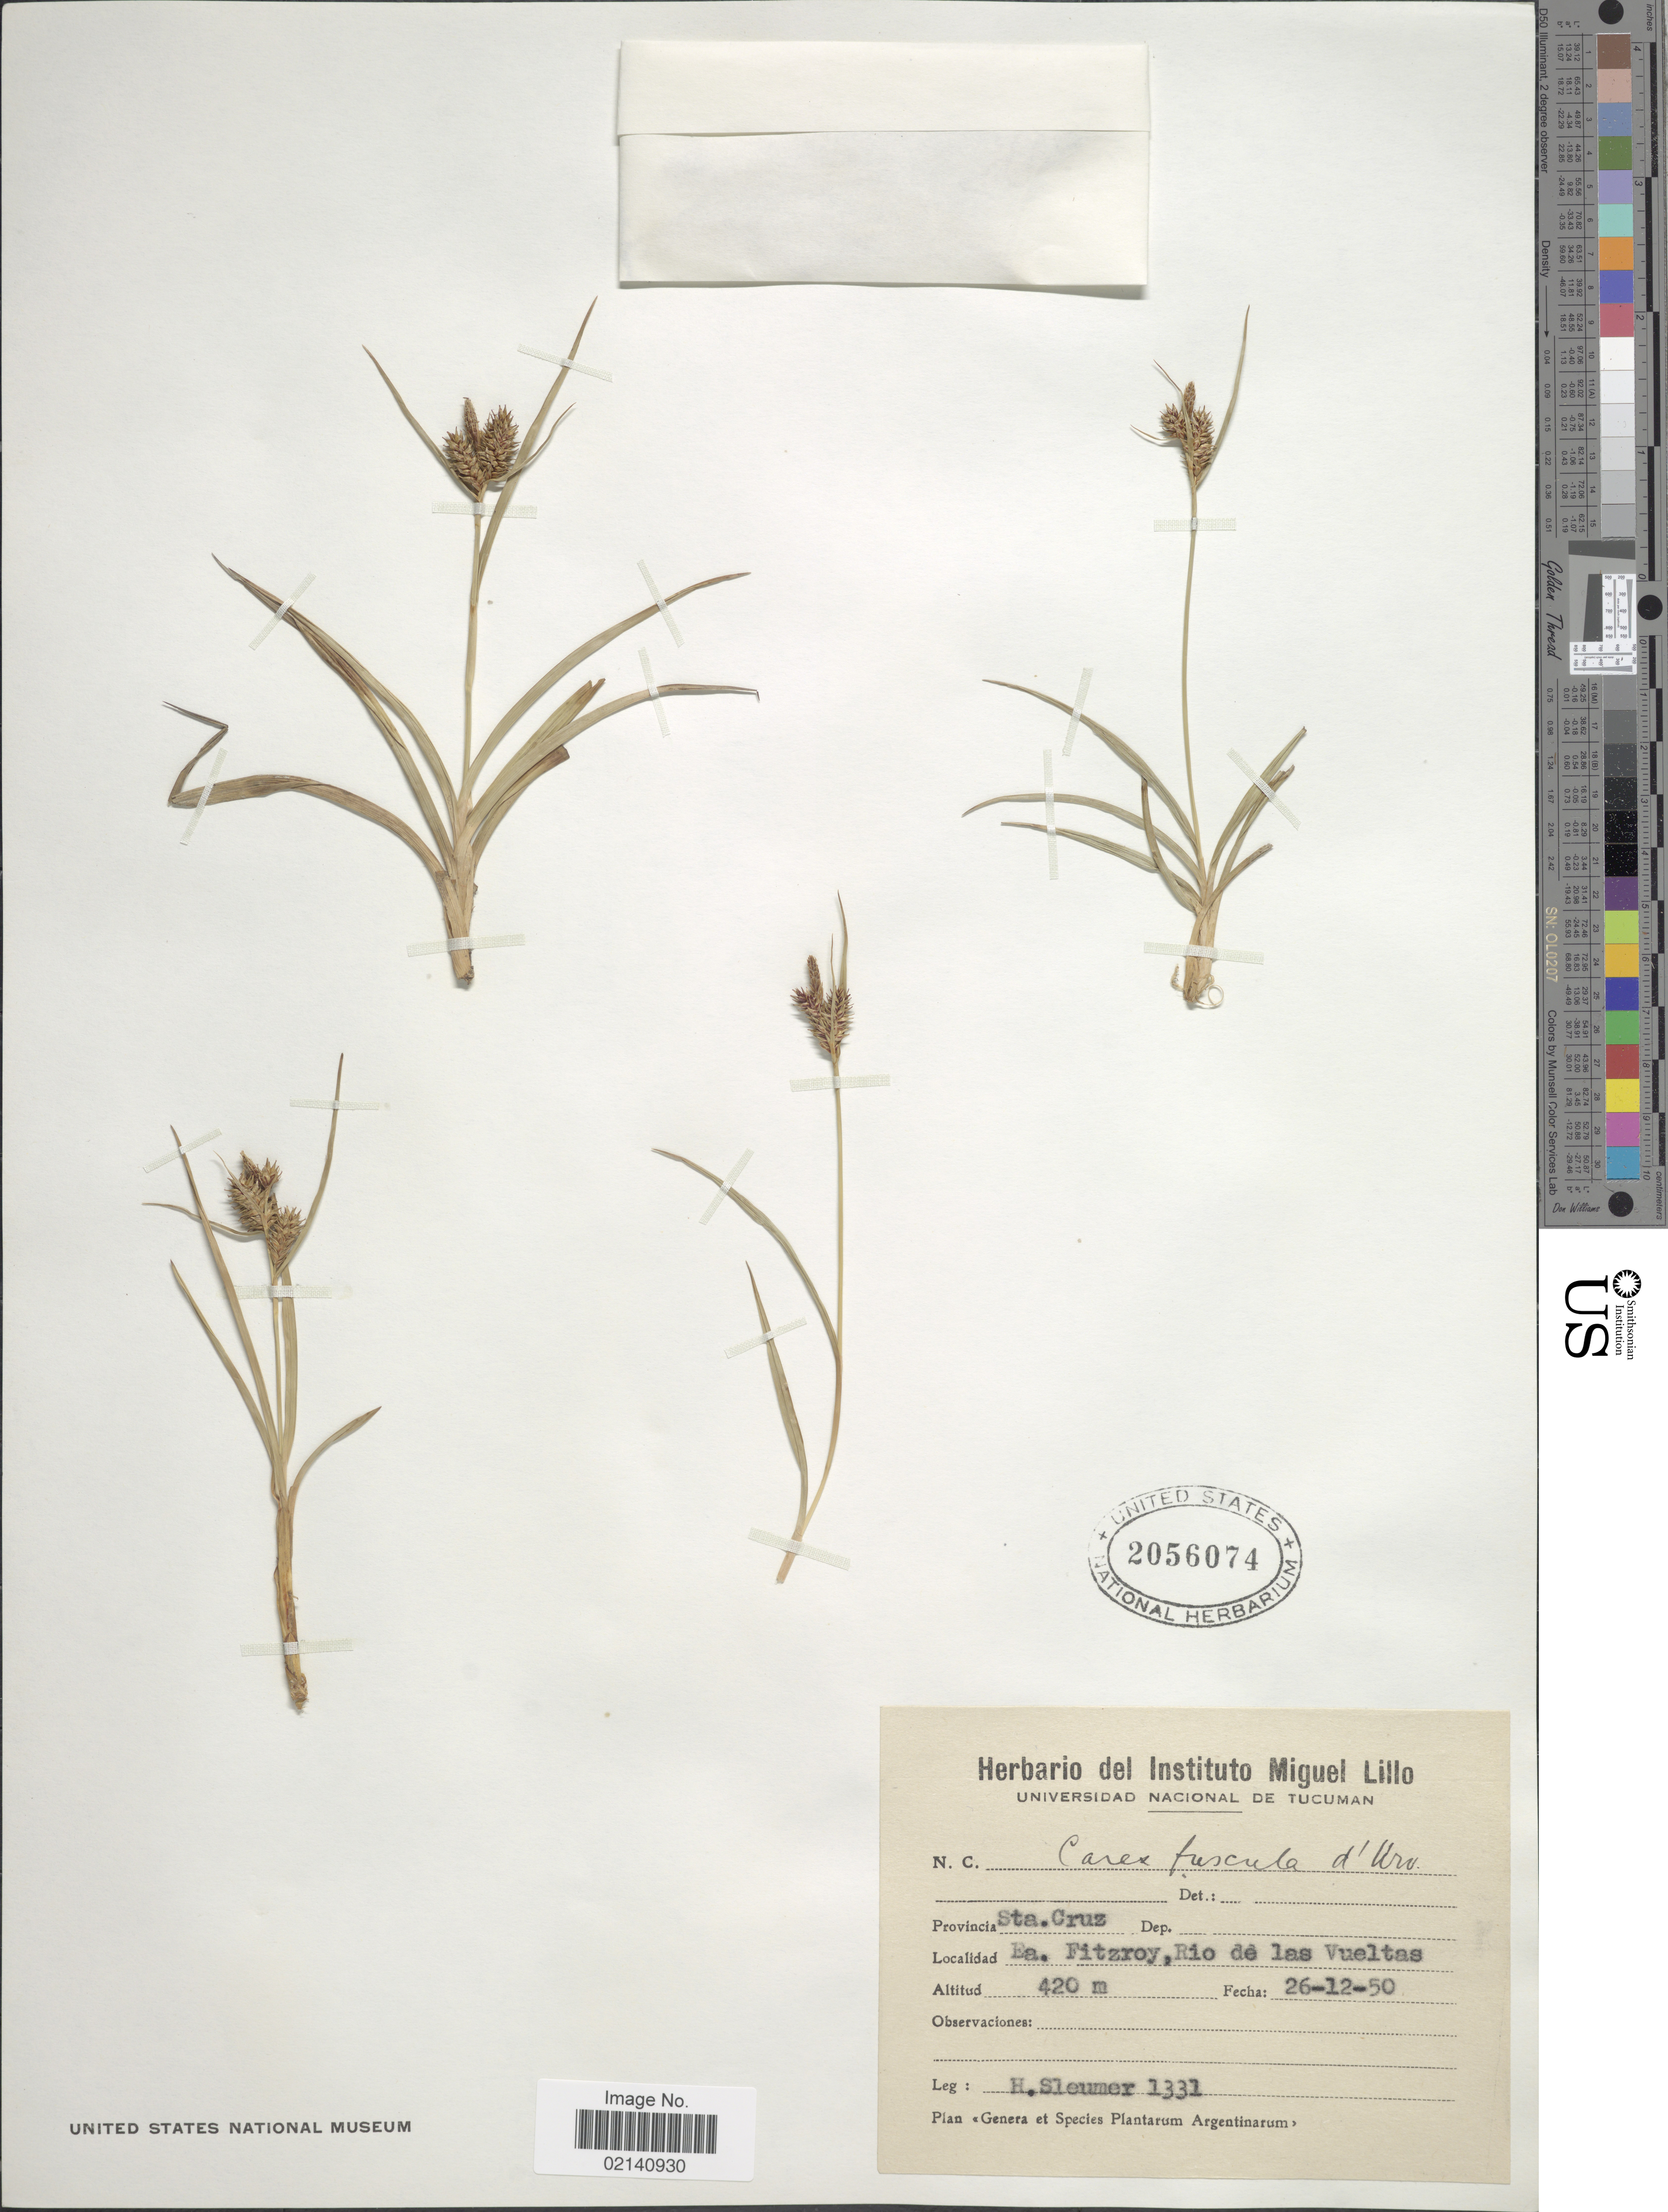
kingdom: Plantae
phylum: Tracheophyta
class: Liliopsida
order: Poales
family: Cyperaceae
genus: Carex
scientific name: Carex fuscula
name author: d'Urv.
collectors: H. O. Sleumer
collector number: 1331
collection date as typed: Transcribed d/m/y: 26/12/50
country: Argentina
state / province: Santa Cruz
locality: Ea. Fitzroy, Rio de las Vueltas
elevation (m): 420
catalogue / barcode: US 2056074